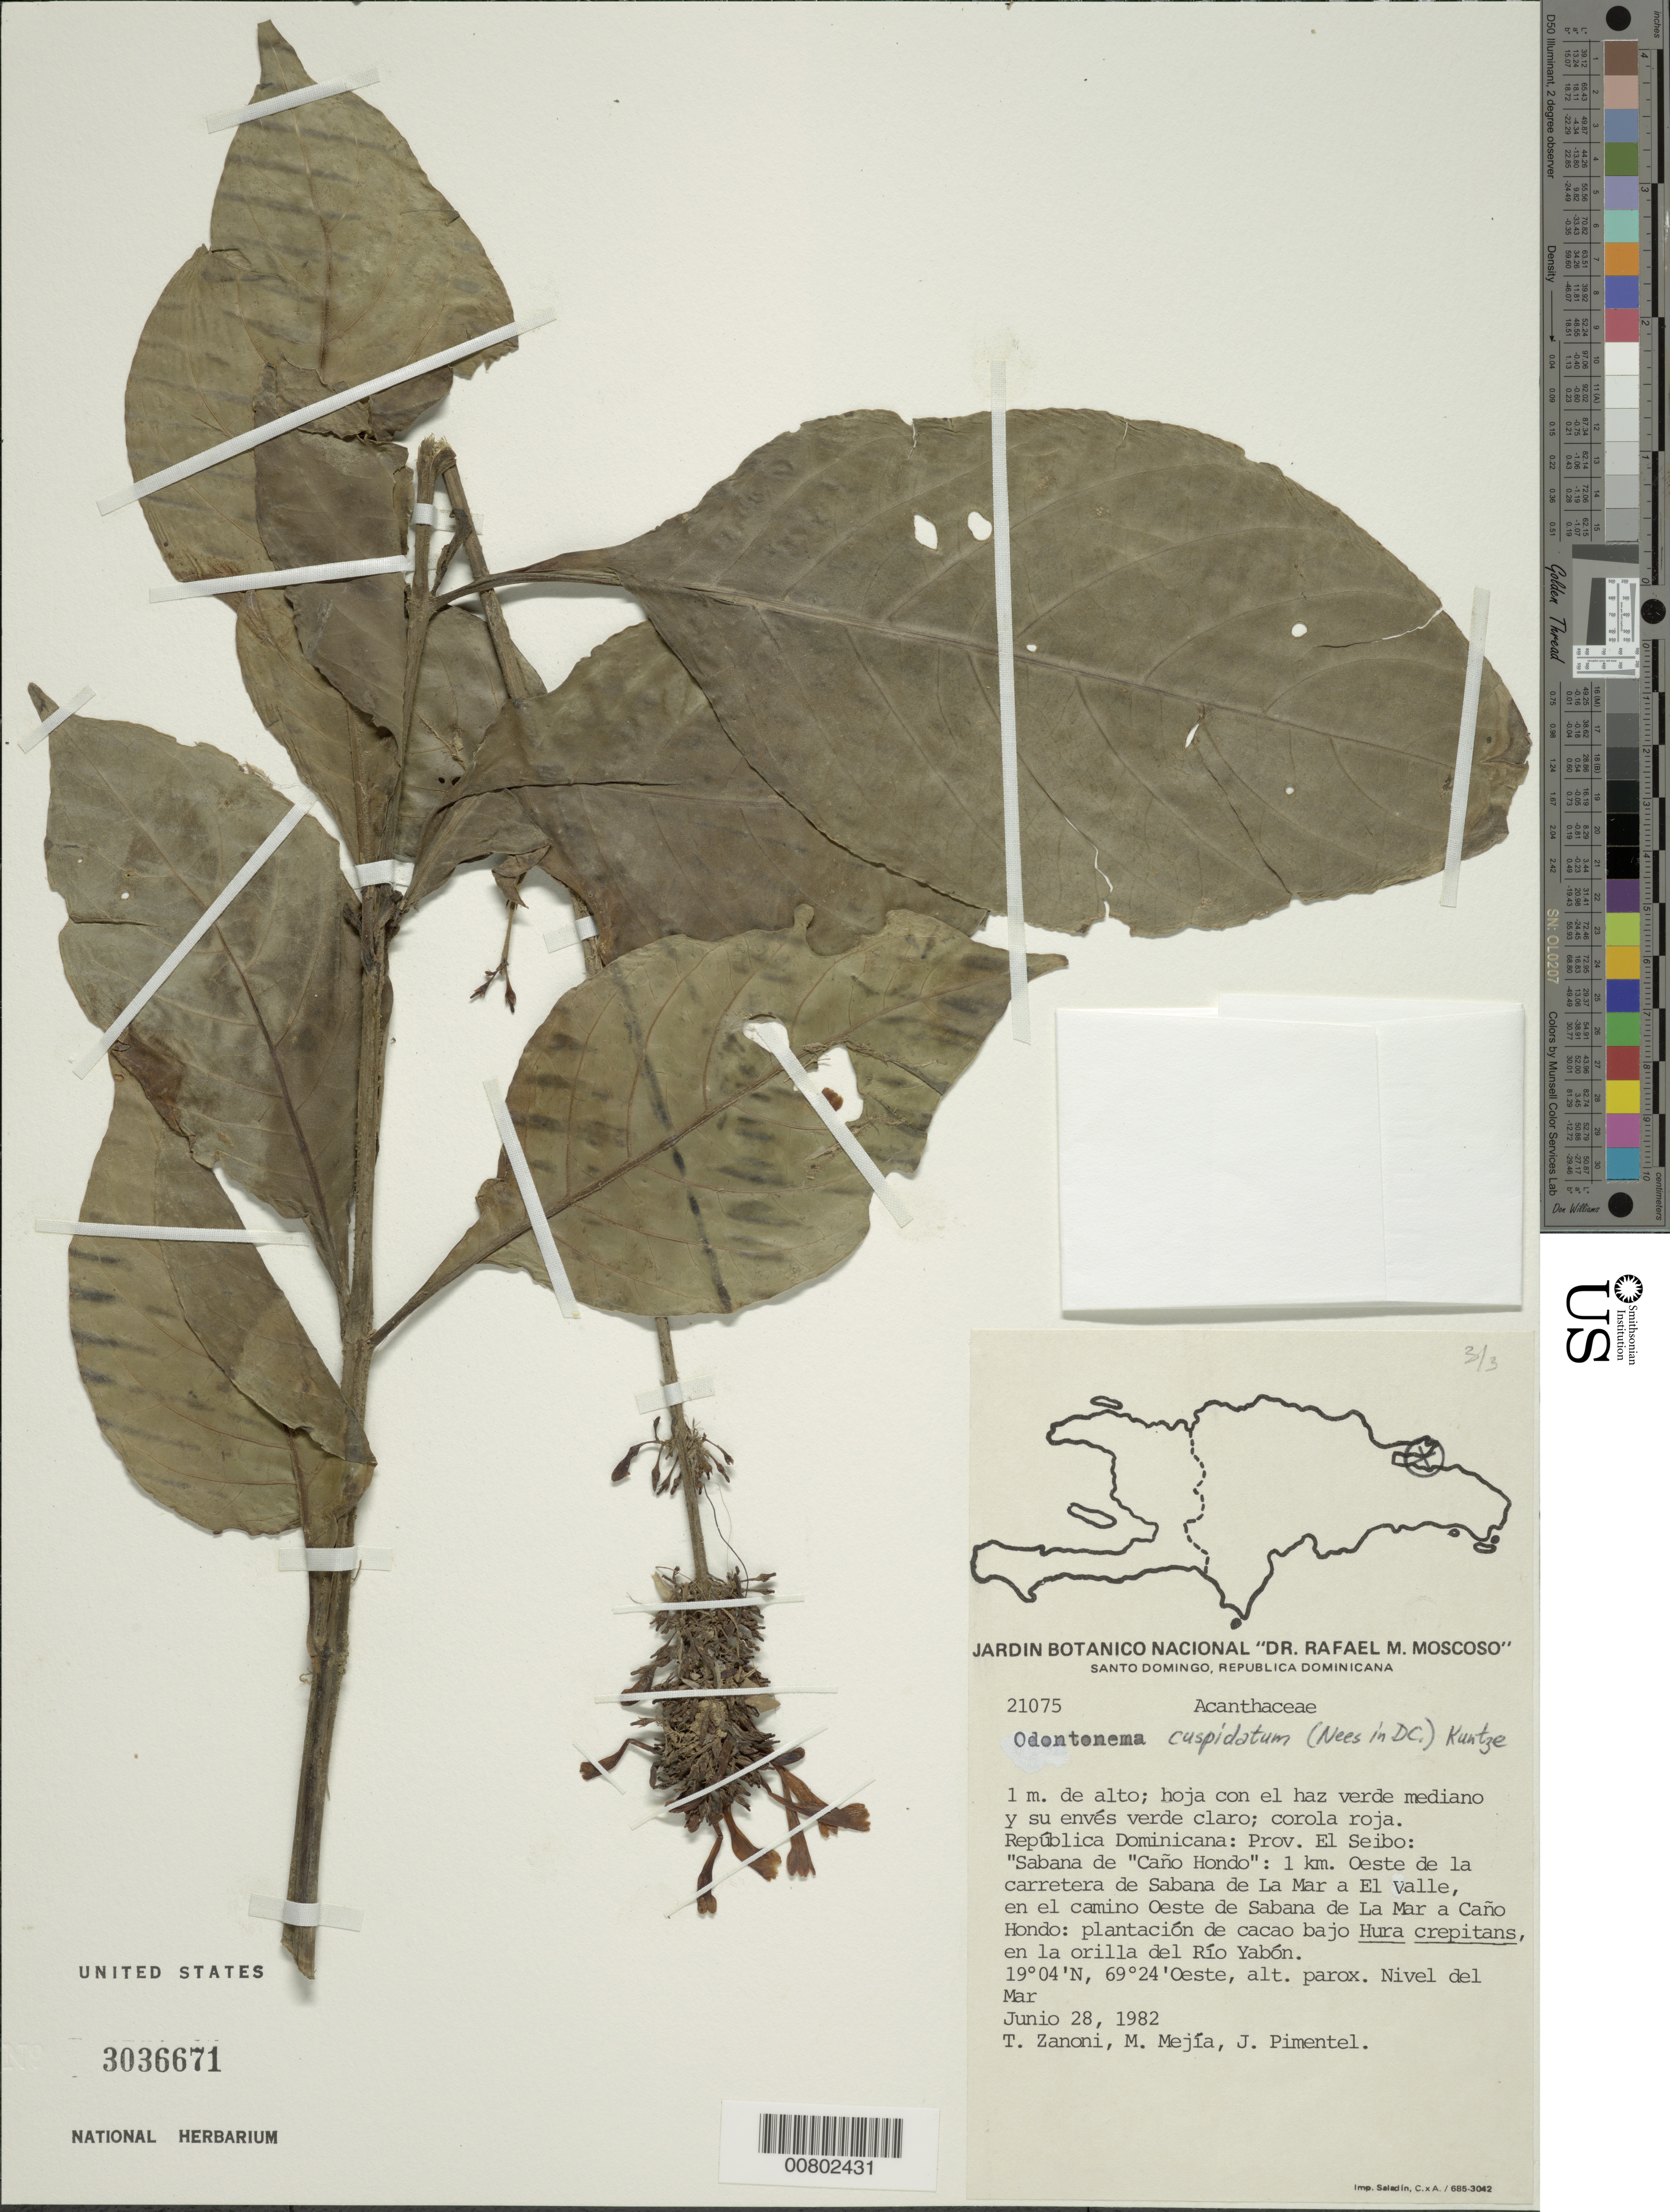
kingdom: Plantae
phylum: Tracheophyta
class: Magnoliopsida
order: Lamiales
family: Acanthaceae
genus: Odontonema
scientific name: Odontonema cuspidatum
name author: (Nees) Kuntze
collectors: T. A. Zanoni, M. Mejia & J. Pimentel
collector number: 21075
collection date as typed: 28 Jun 1982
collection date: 1982-06-28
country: Dominican Republic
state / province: El Seibo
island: Hispaniola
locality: Sabana de "Caño Hondo;" 1 km oeste de la carretera de Sabana de La Mar a El Valle, en el camino oeste de Sabana de La Mar a Caño Hondo, Río Yabón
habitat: Plantación de cacao bajo Hura creptians, en la orilla del rio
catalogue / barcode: US 3036671